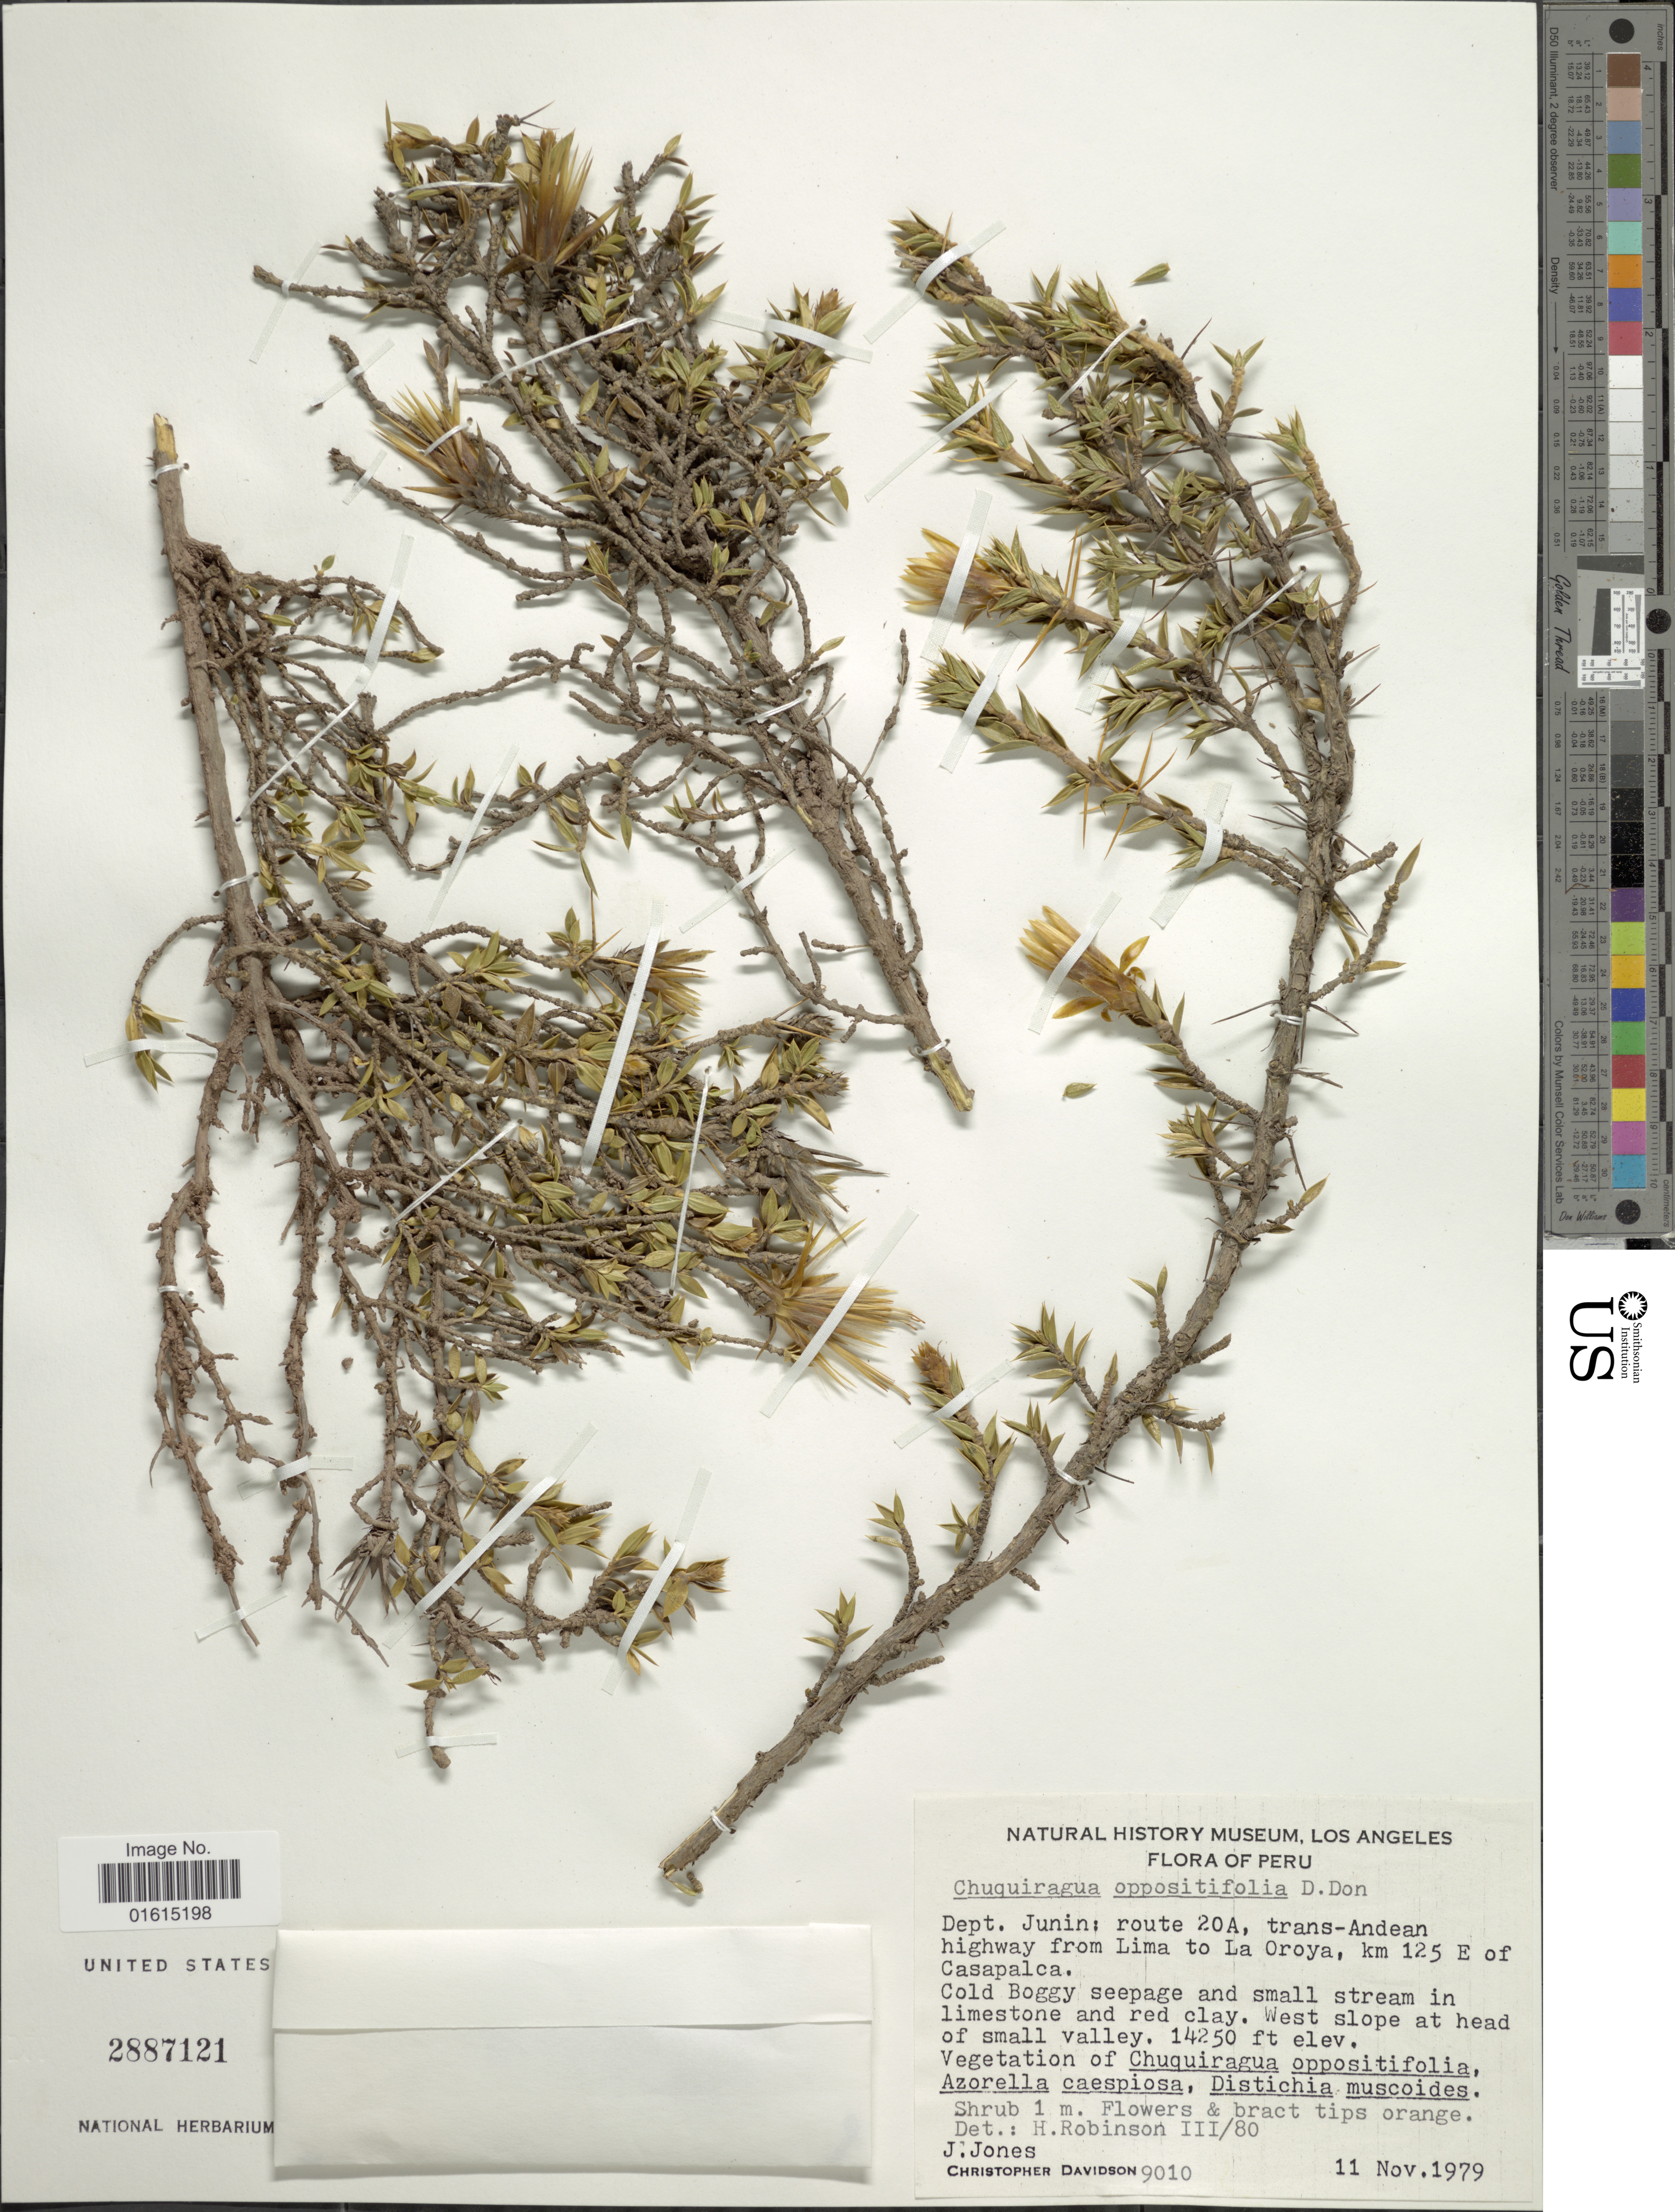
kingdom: Plantae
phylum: Tracheophyta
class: Magnoliopsida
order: Asterales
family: Asteraceae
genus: Chuquiraga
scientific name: Chuquiraga oppositifolia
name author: D. Don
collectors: J. Jones & C. Davidson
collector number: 9010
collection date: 1979-11-11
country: Peru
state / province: Junín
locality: Dept. Junin, route 20 A, trans-Andean highway from Lima to La Oroya, km 125 E of Casapalca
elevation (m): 4343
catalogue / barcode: US 2887121